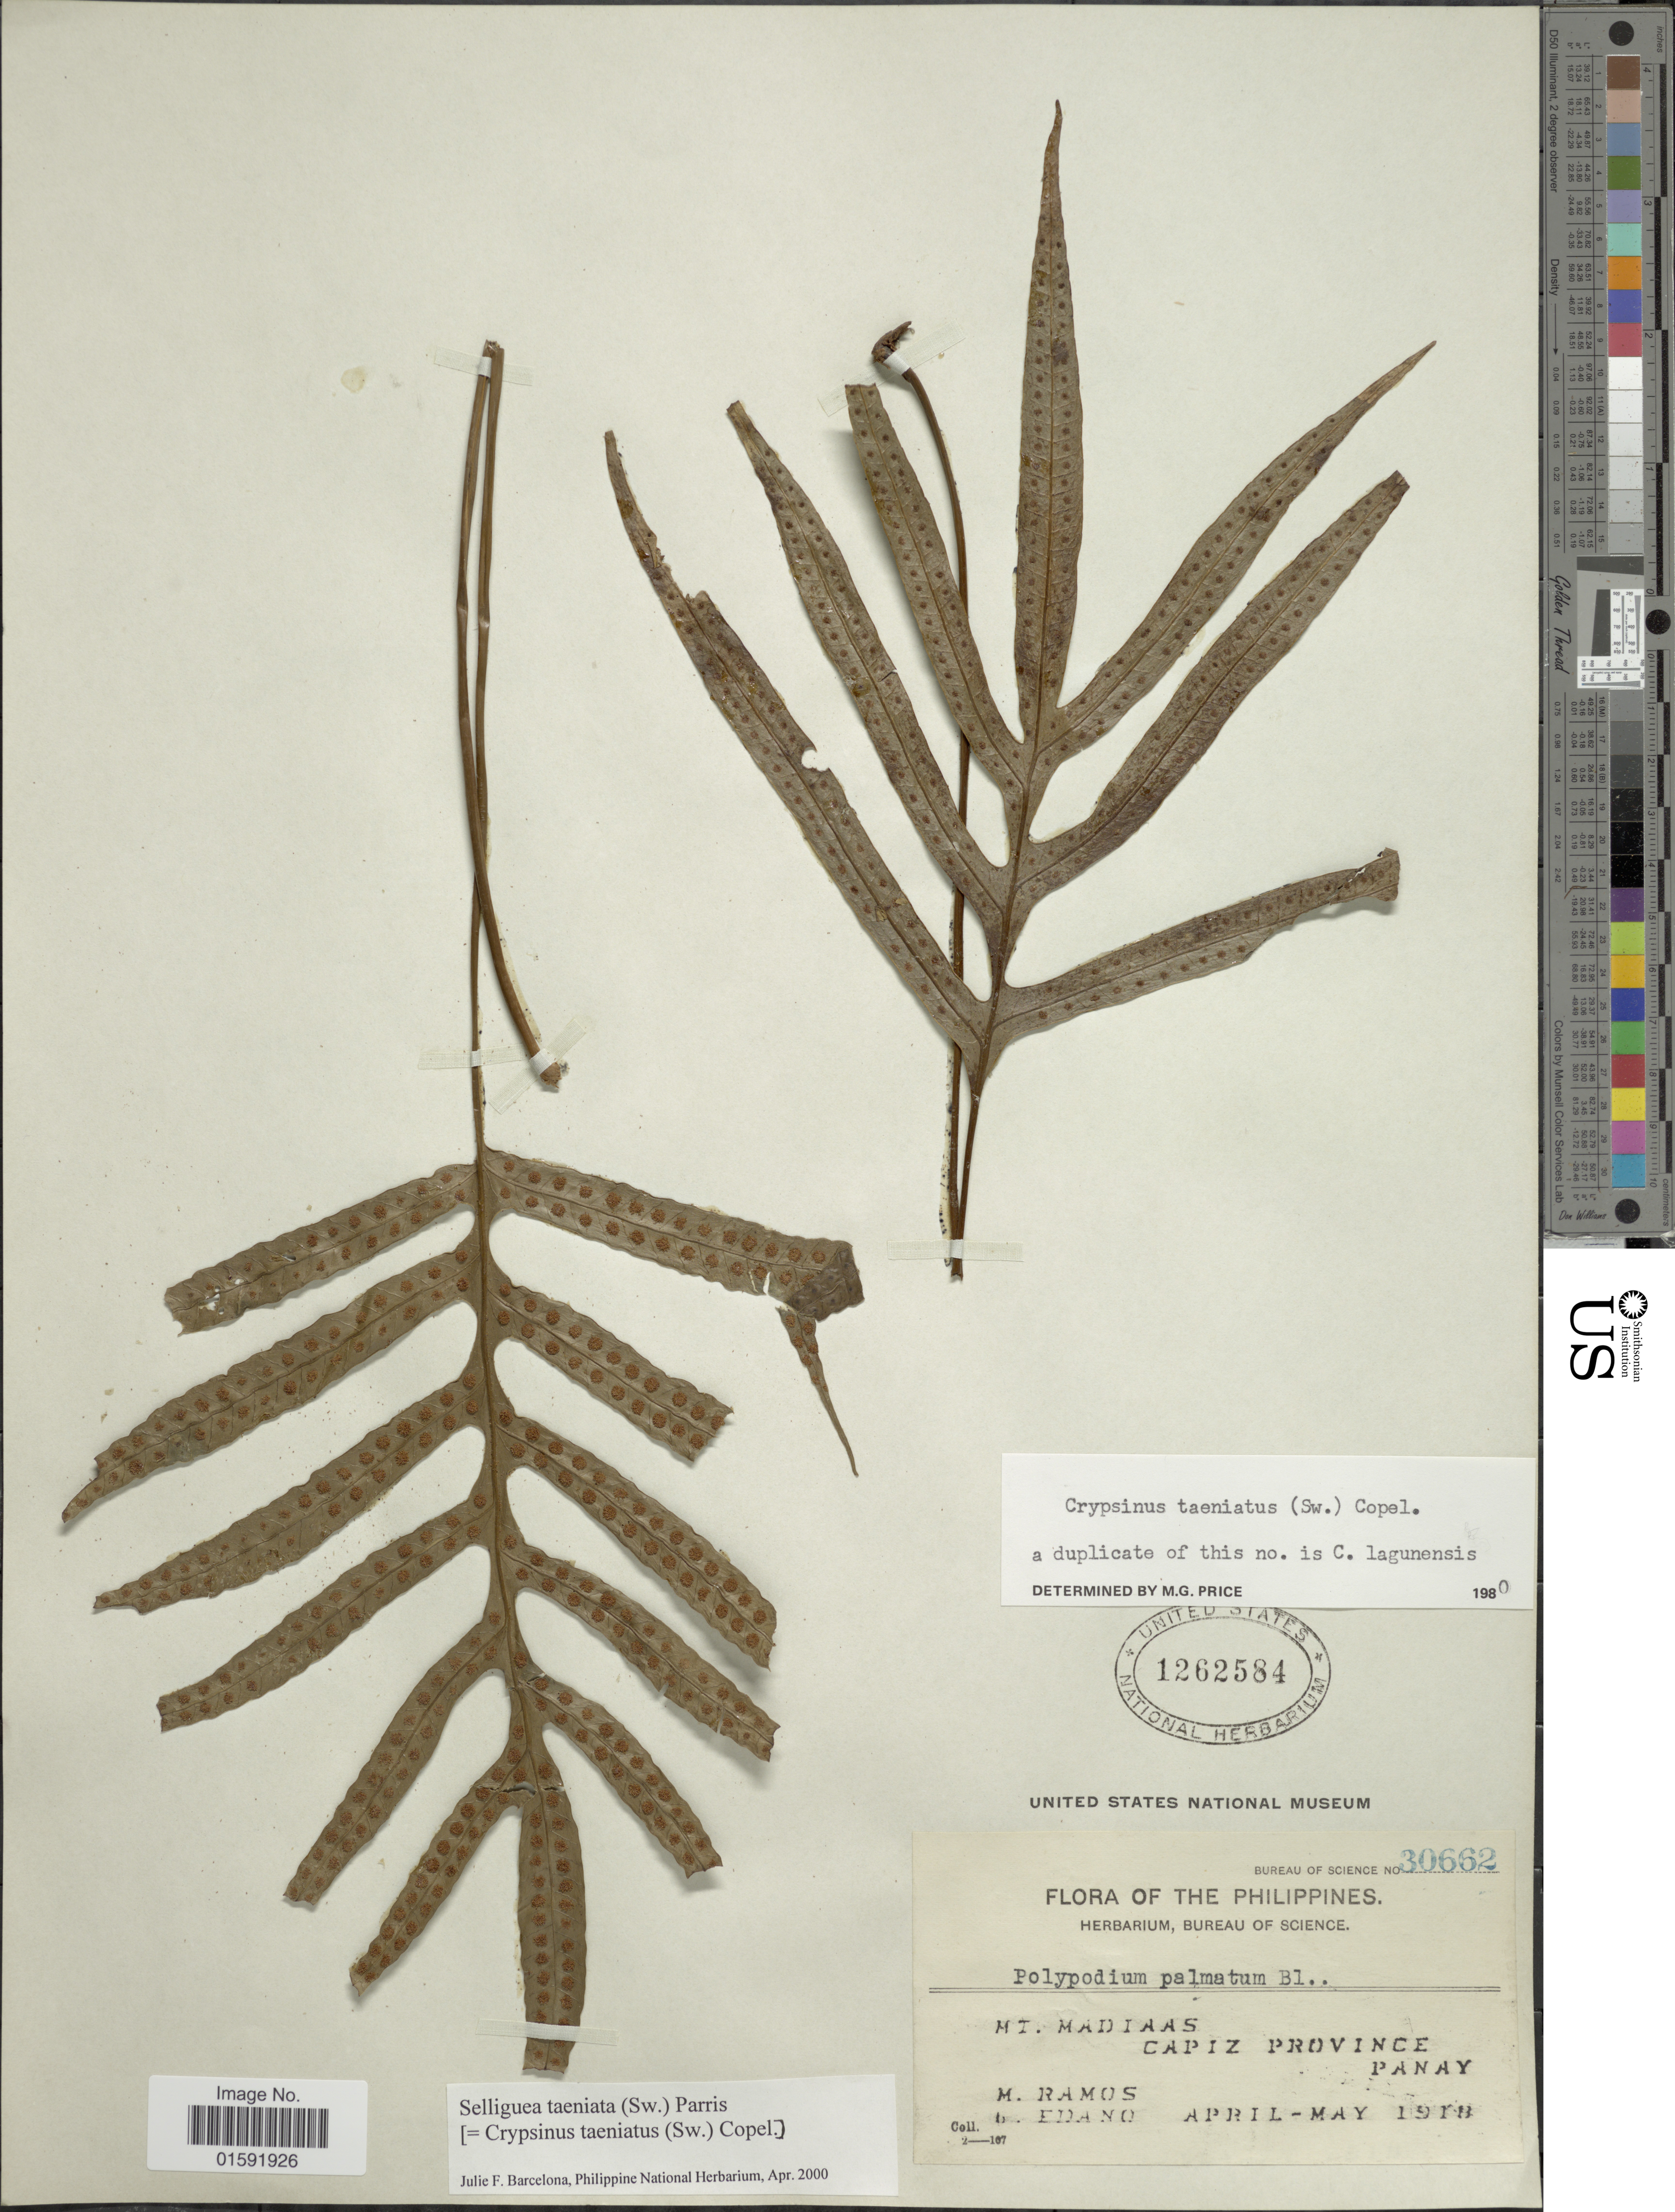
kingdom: Plantae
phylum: Tracheophyta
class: Polypodiopsida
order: Polypodiales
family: Polypodiaceae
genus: Selliguea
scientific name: Selliguea taeniata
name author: Parris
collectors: M. Ramos & G. Edaño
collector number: Bureau of Science 30662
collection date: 1918-04/1918-05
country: Philippines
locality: Mt. Madiaas, Capiz Province, Panay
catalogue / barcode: US 1262584